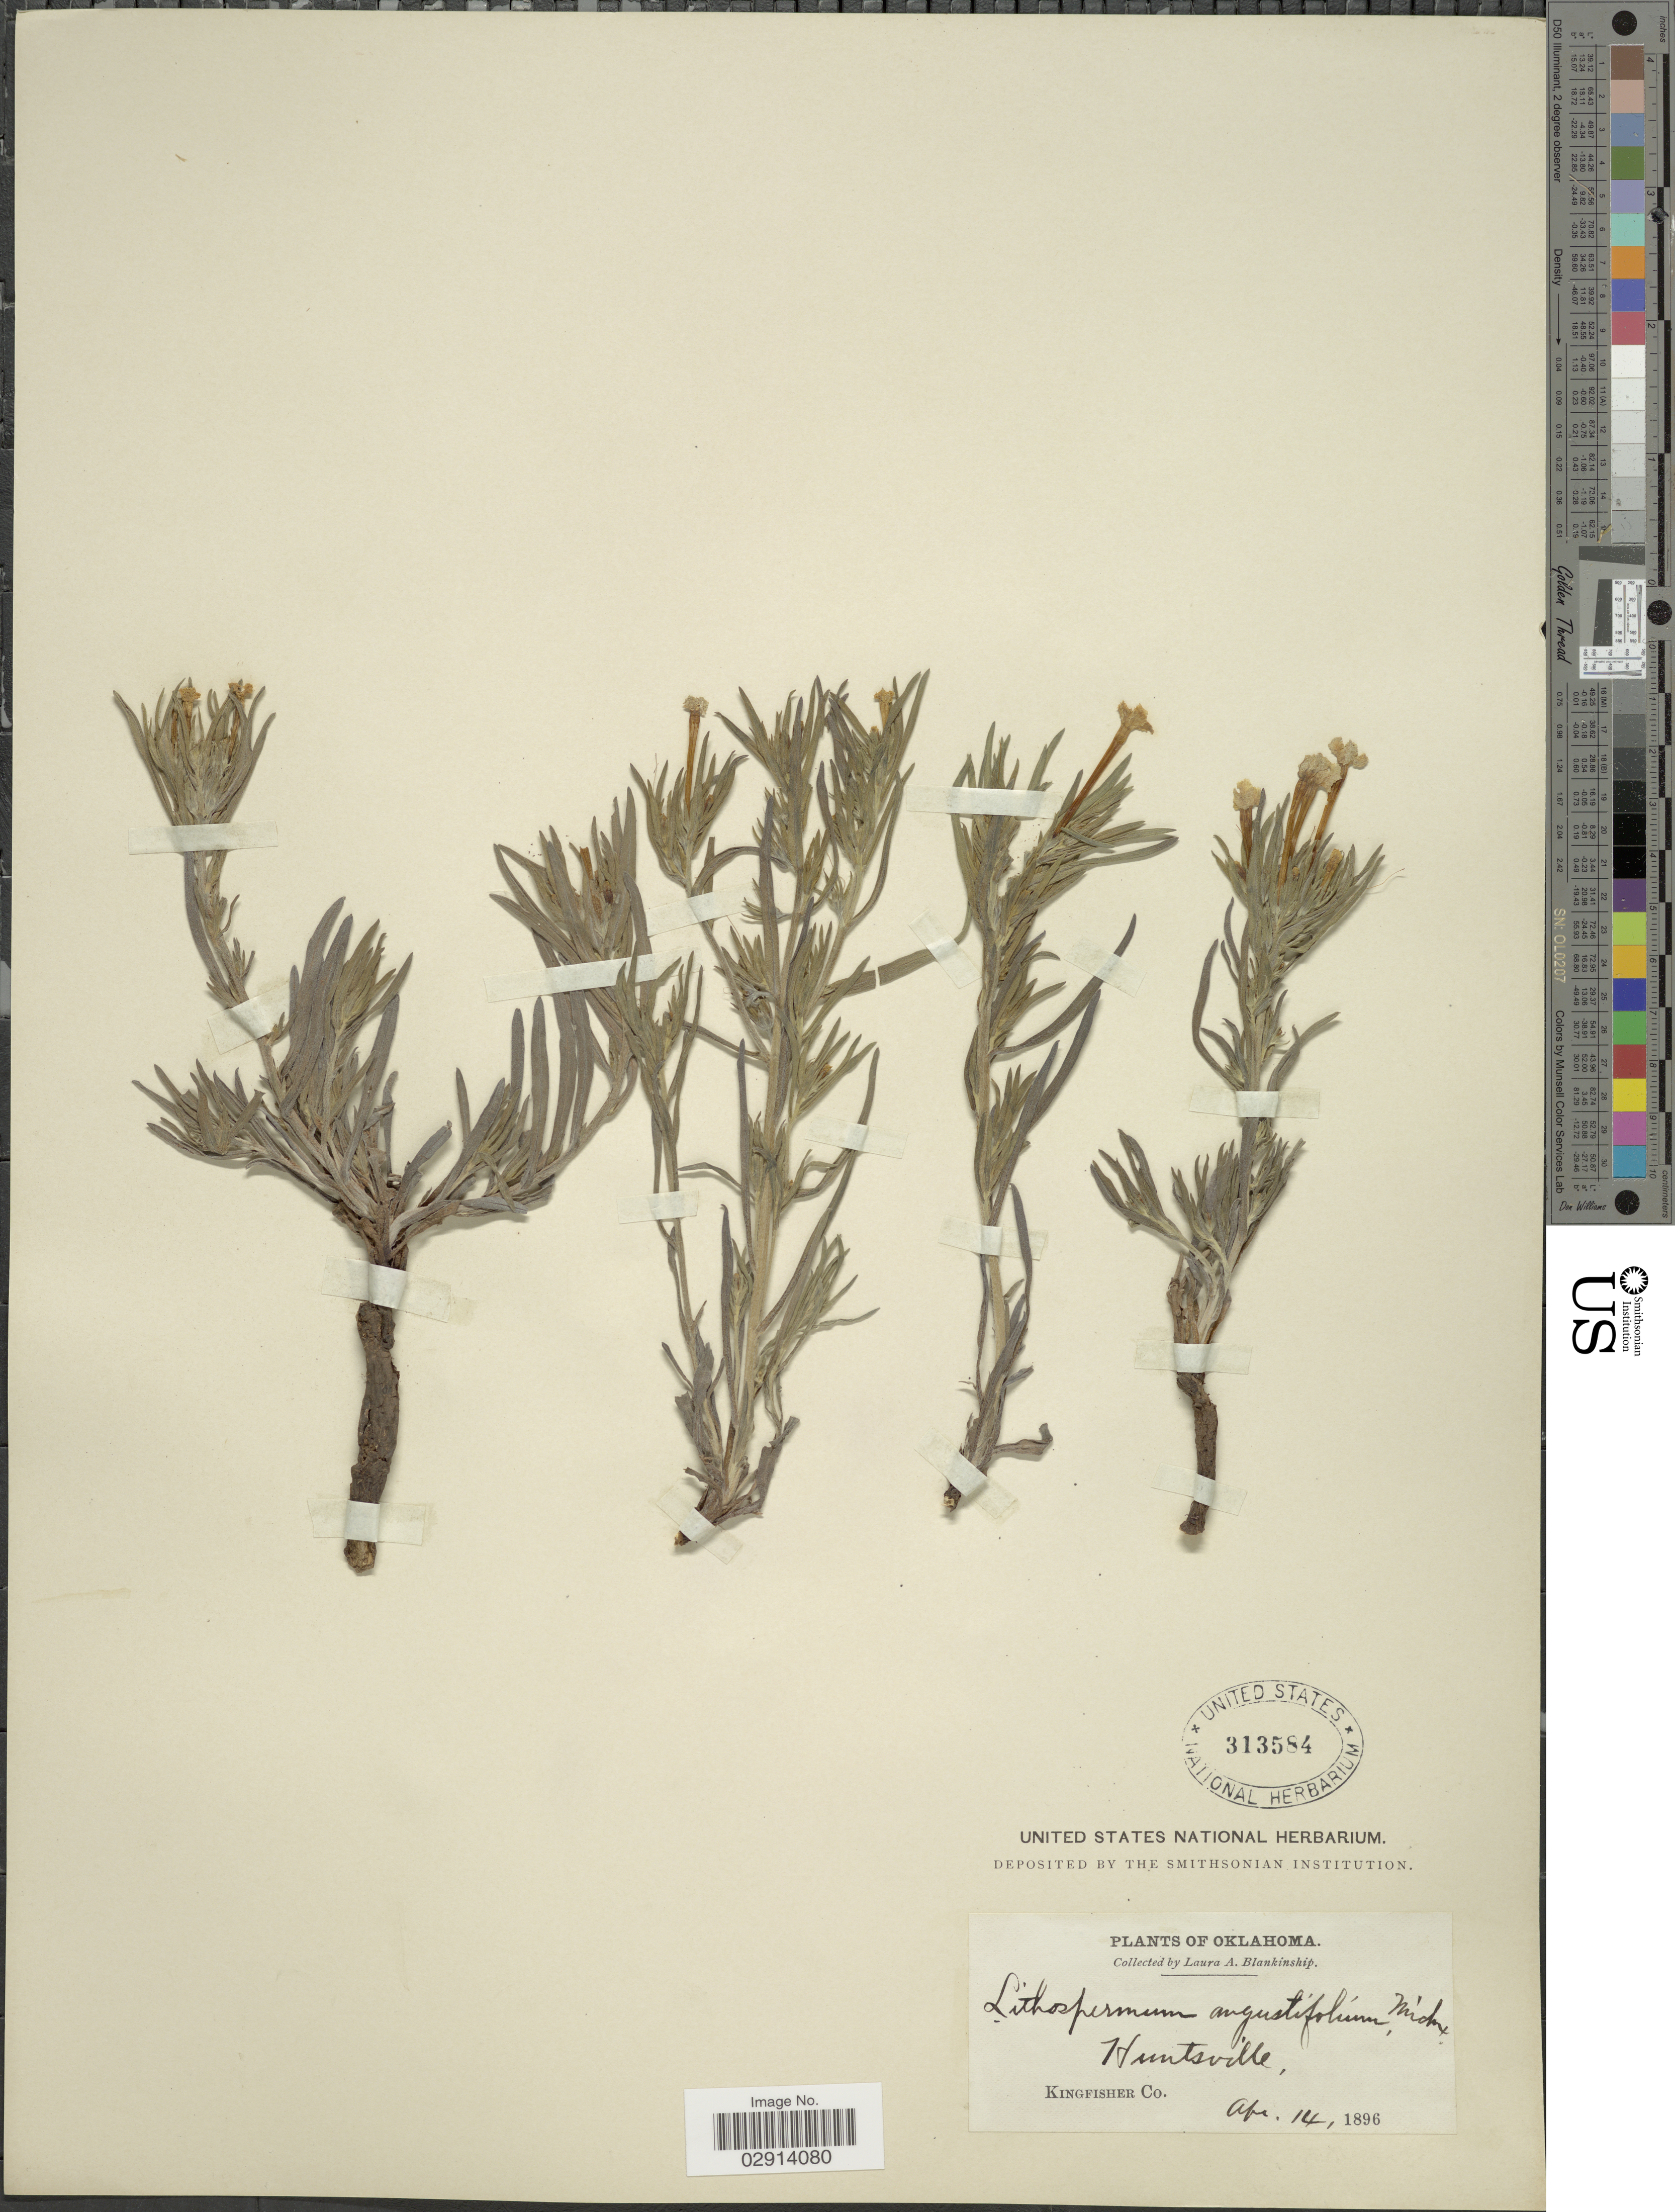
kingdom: Plantae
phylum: Tracheophyta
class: Magnoliopsida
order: Boraginales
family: Boraginaceae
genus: Lithospermum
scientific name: Lithospermum incisum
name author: Lehm.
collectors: L. A. Blankinship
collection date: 1896-04-14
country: United States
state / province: Oklahoma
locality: Huntsville. Kingfisher Co.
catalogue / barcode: US 313584